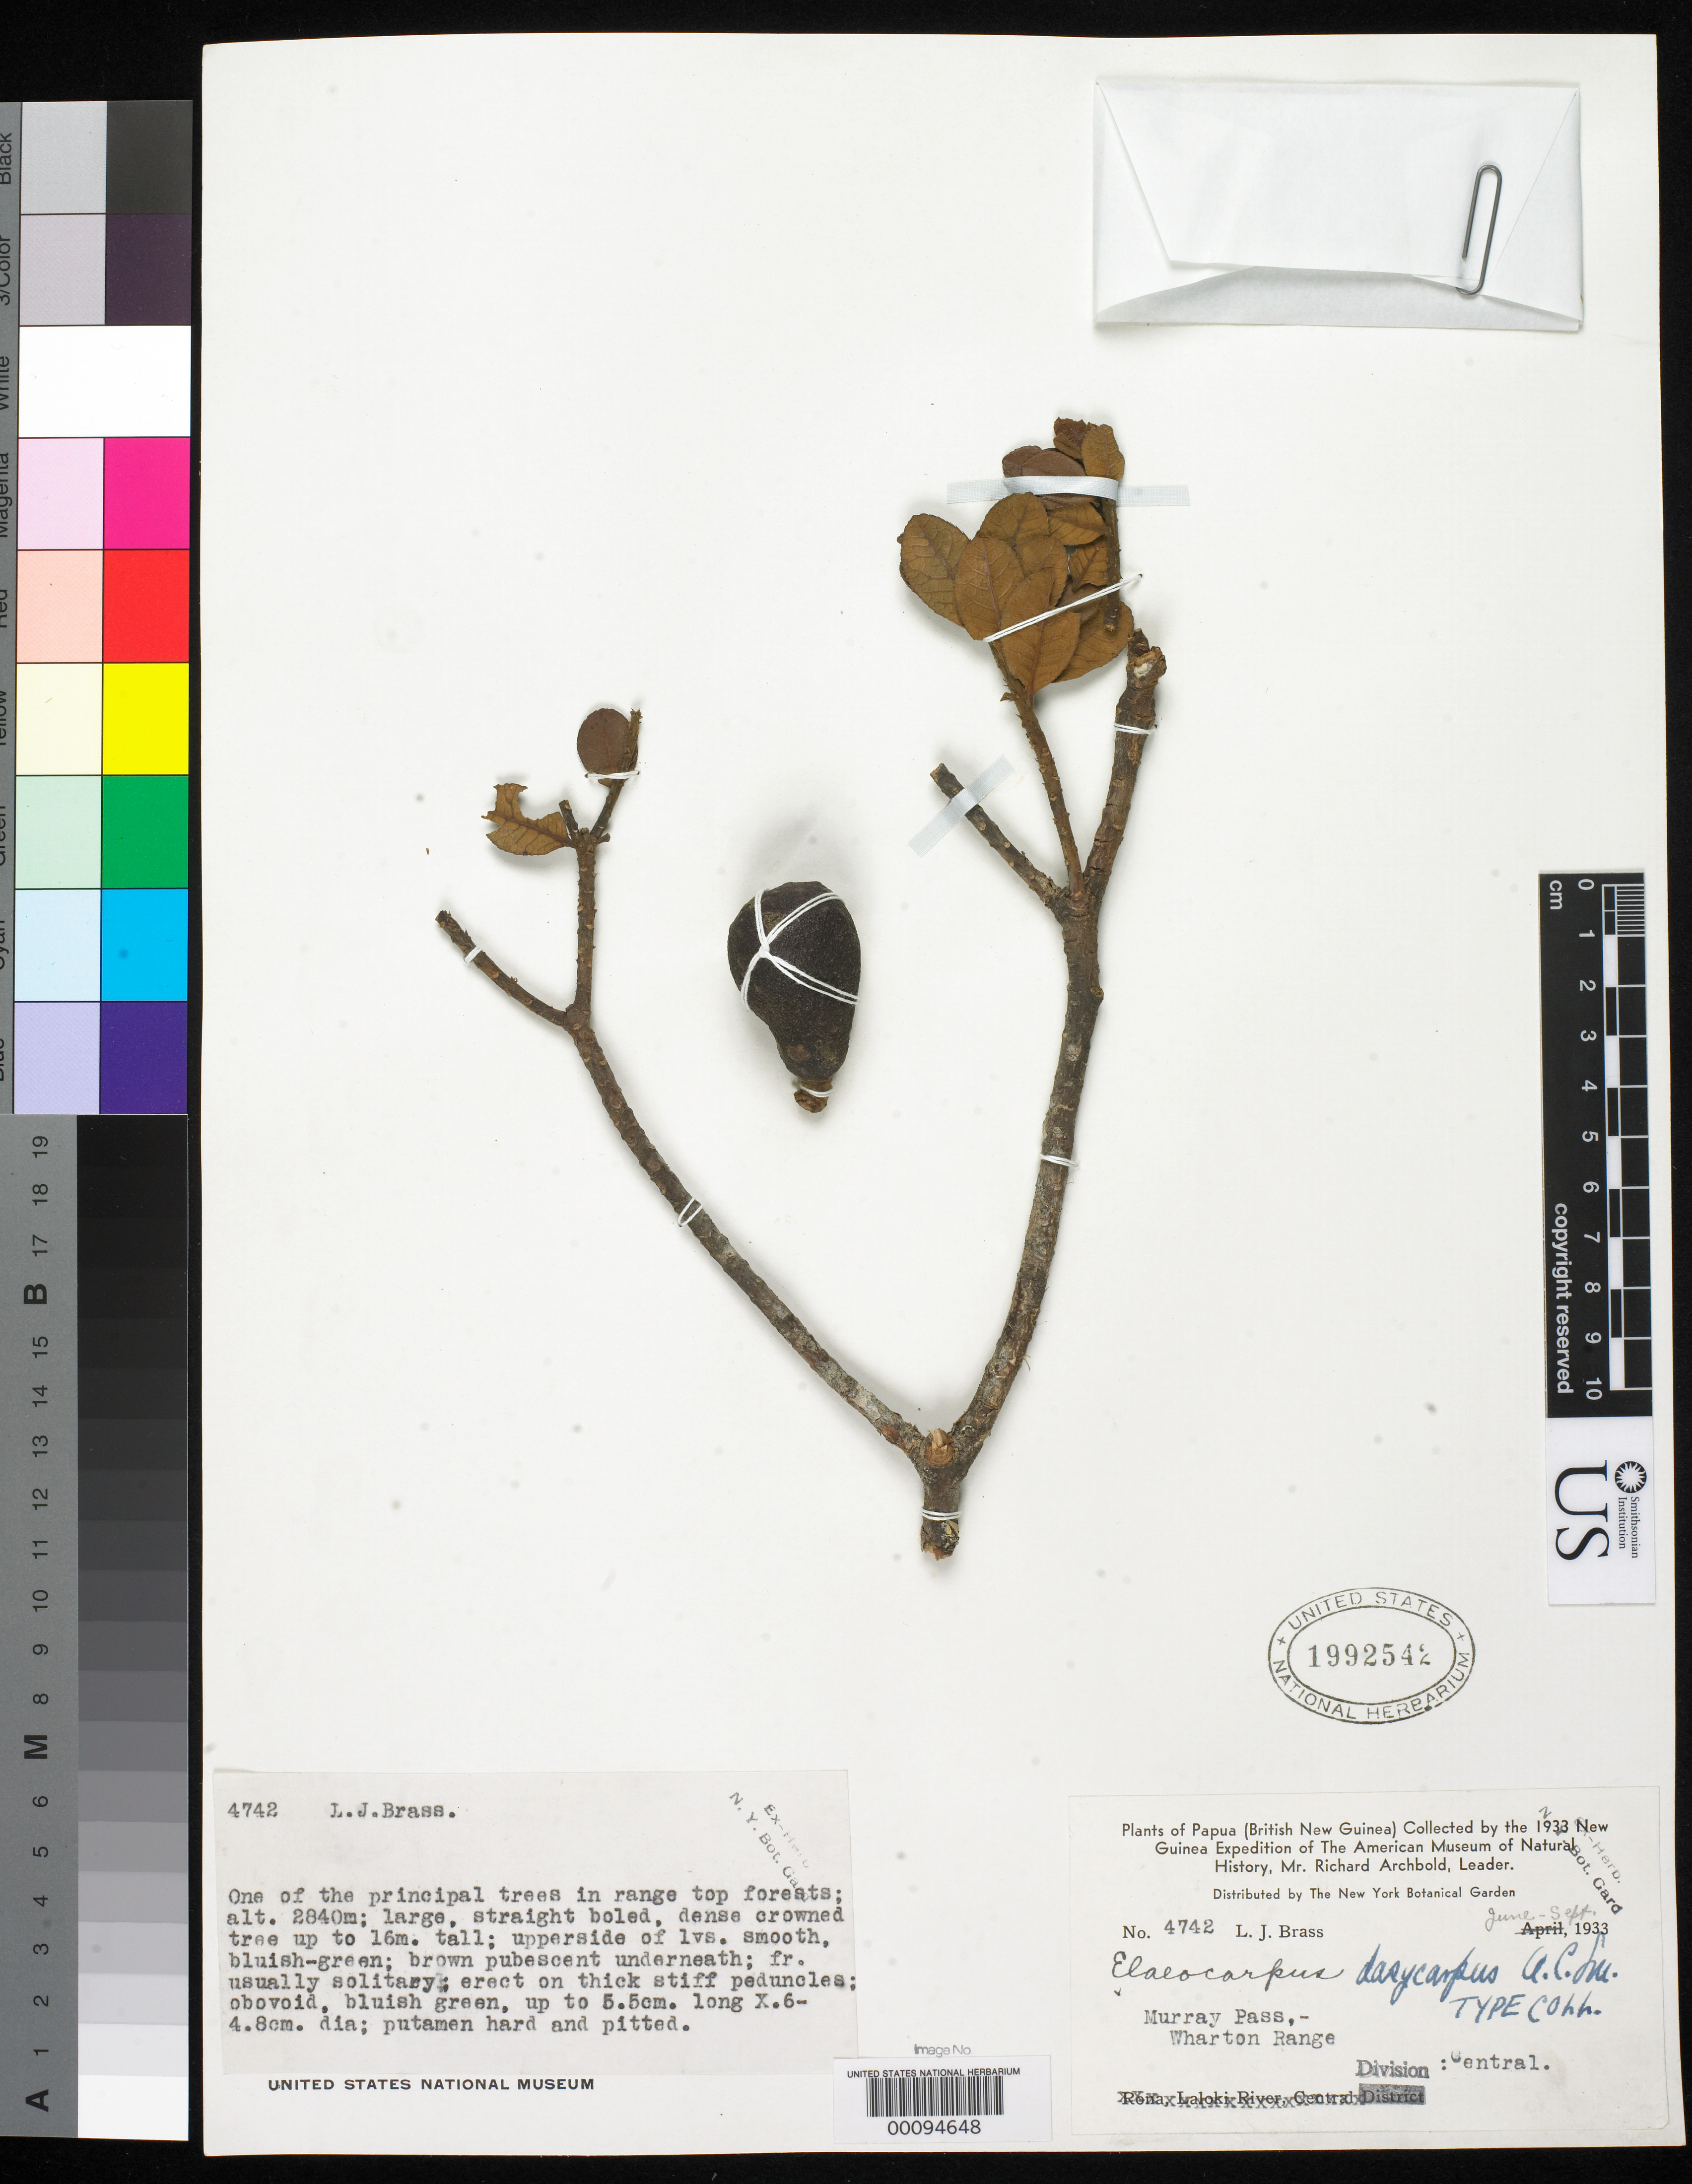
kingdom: Plantae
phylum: Tracheophyta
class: Magnoliopsida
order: Oxalidales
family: Elaeocarpaceae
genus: Elaeocarpus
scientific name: Elaeocarpus dasycarpus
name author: A.C. Sm.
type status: Isotype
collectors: L. J. Brass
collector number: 4742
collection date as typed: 07 Aug 1933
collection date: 1933-08-07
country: Papua New Guinea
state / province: Central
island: New Guinea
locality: Murray Pass, Wharton Range.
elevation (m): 2840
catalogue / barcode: US 1992542